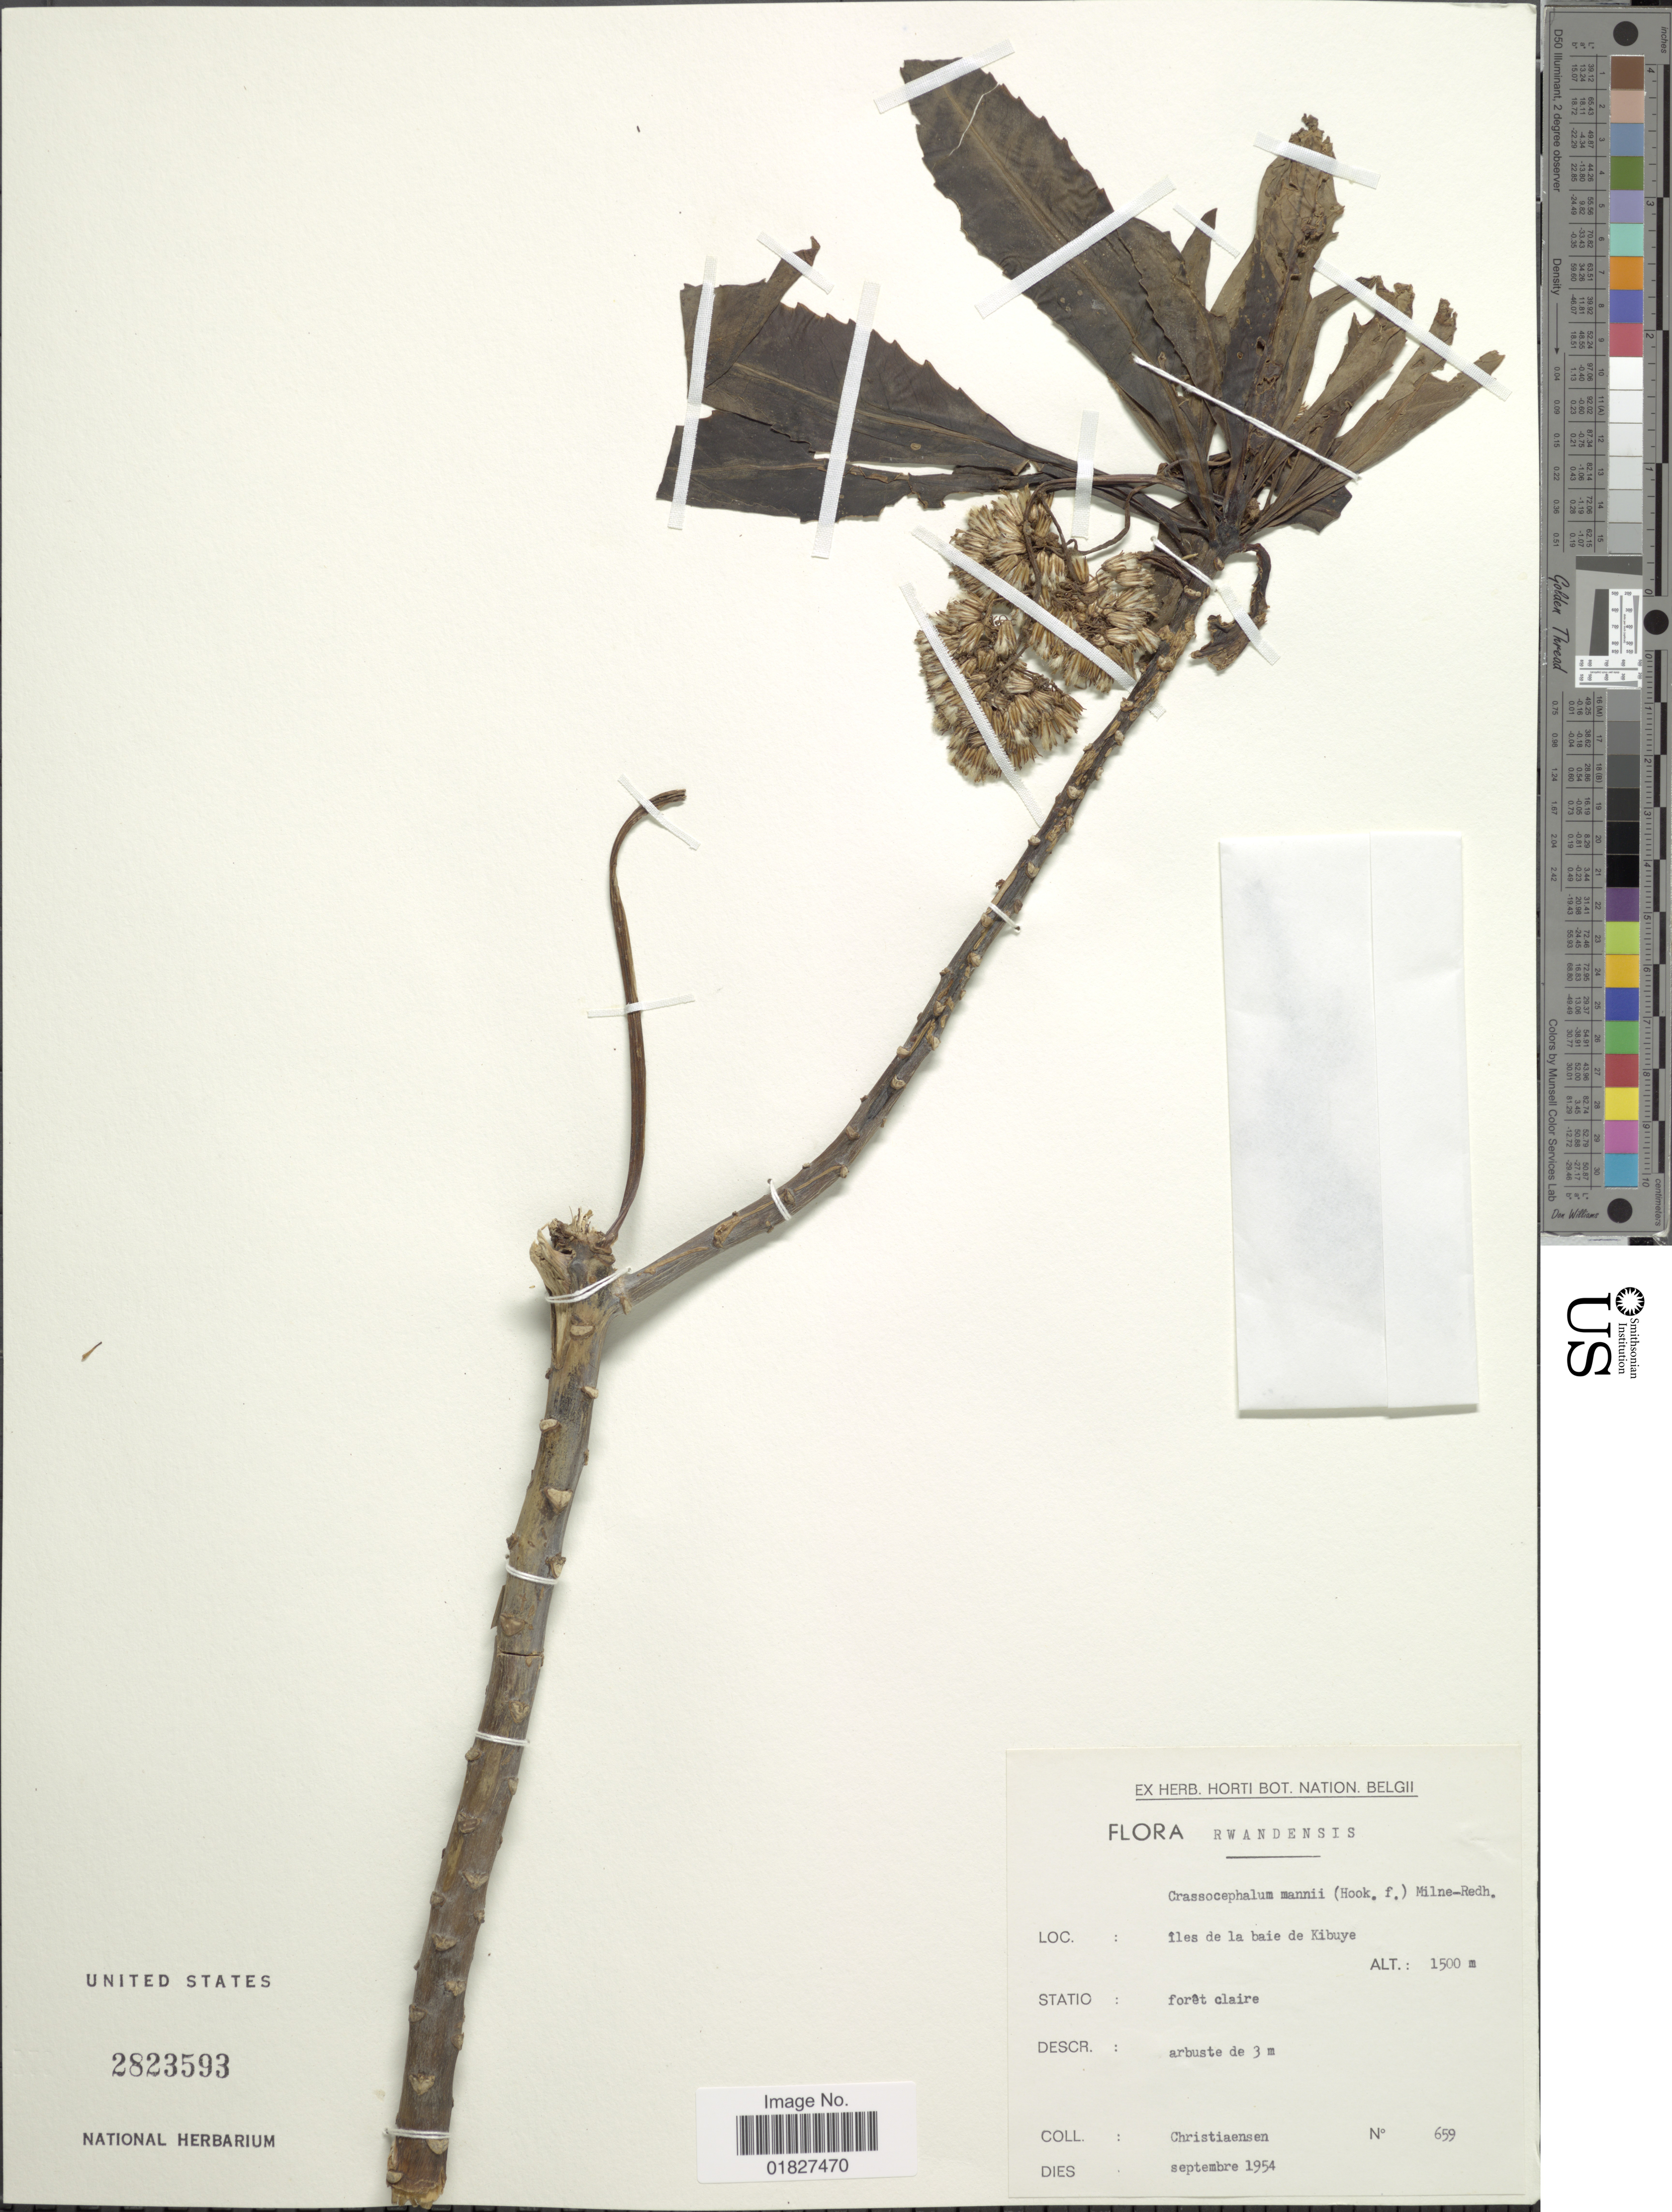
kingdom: Plantae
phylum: Tracheophyta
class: Magnoliopsida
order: Asterales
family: Asteraceae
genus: Crassocephalum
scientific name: Crassocephalum mannii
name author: (Hook. f.) Milne-Redh.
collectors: Christiaensen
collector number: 659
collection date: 1954-09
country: Rwanda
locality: Iles de la baie de Kibuye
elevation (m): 1500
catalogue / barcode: US 2823593